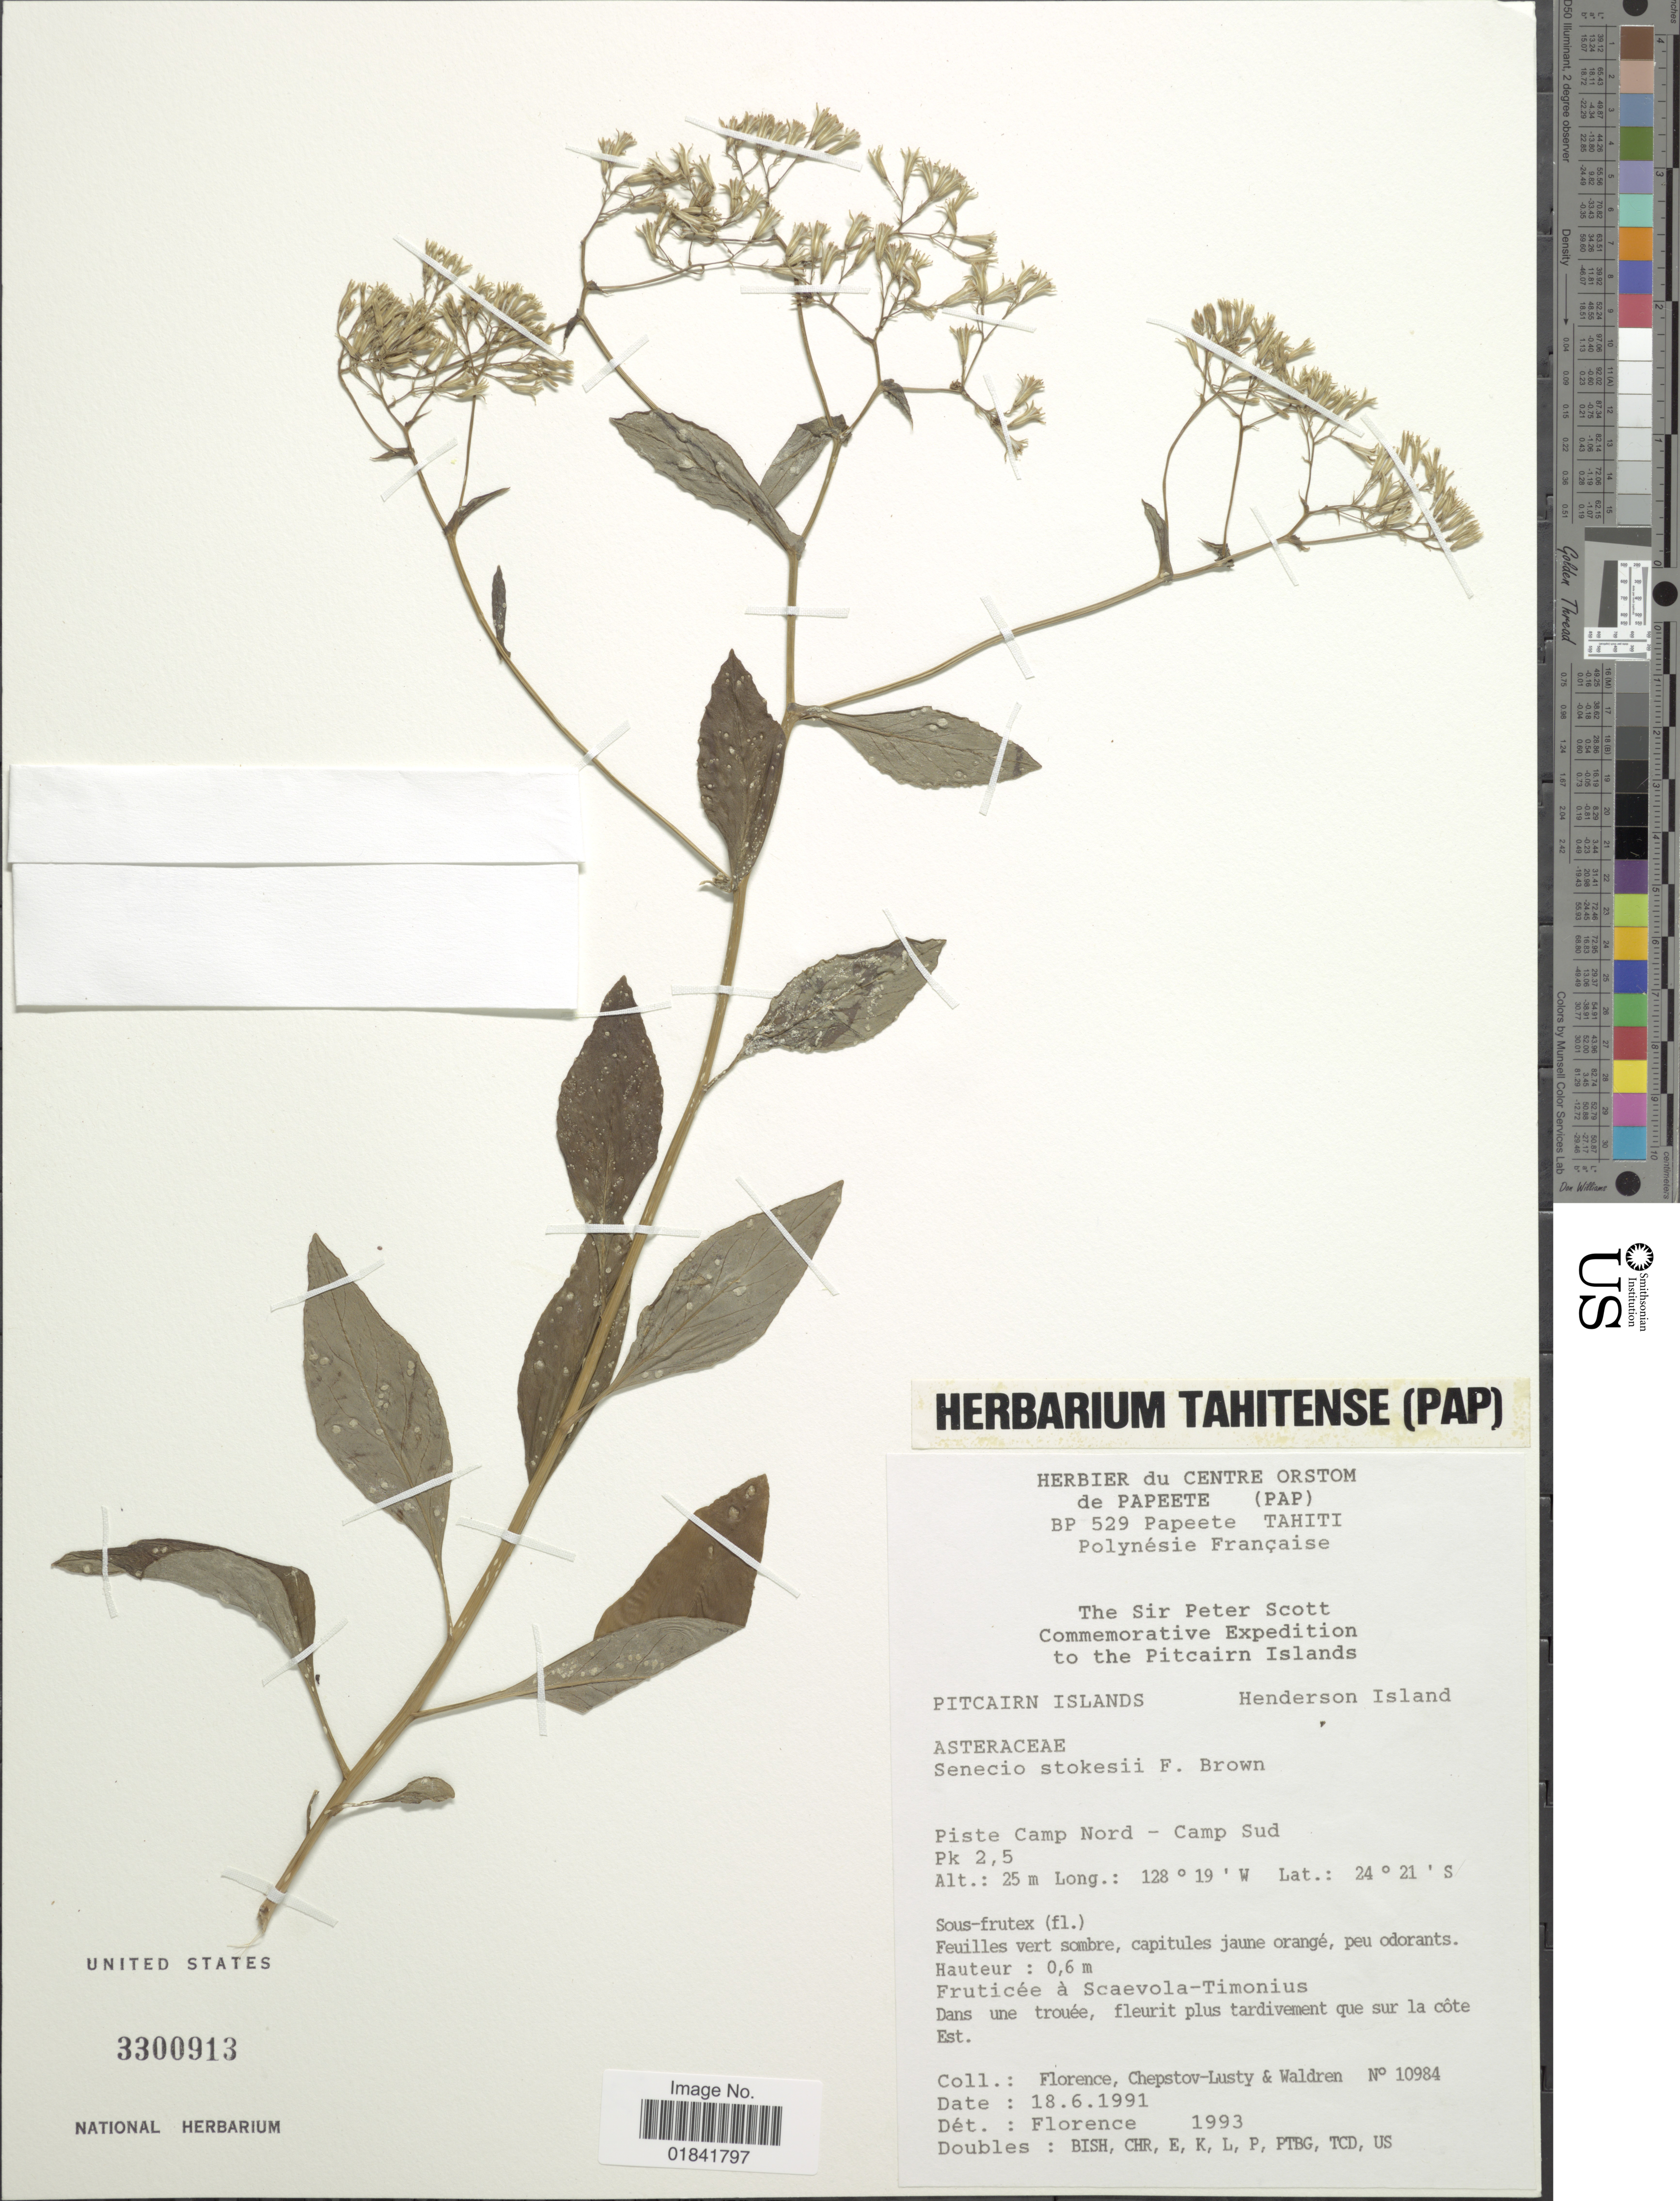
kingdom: Plantae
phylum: Tracheophyta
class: Magnoliopsida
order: Asterales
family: Asteraceae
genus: Senecio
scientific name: Senecio stokesii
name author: F. Br.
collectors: -. Florence, -. Chepstov-lusty & Waldren, --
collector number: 10984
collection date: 1991-06-18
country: Pitcairn Islands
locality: Henderson Island, Piste Camp Nord- Camp Sud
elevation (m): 25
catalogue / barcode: US 3300913